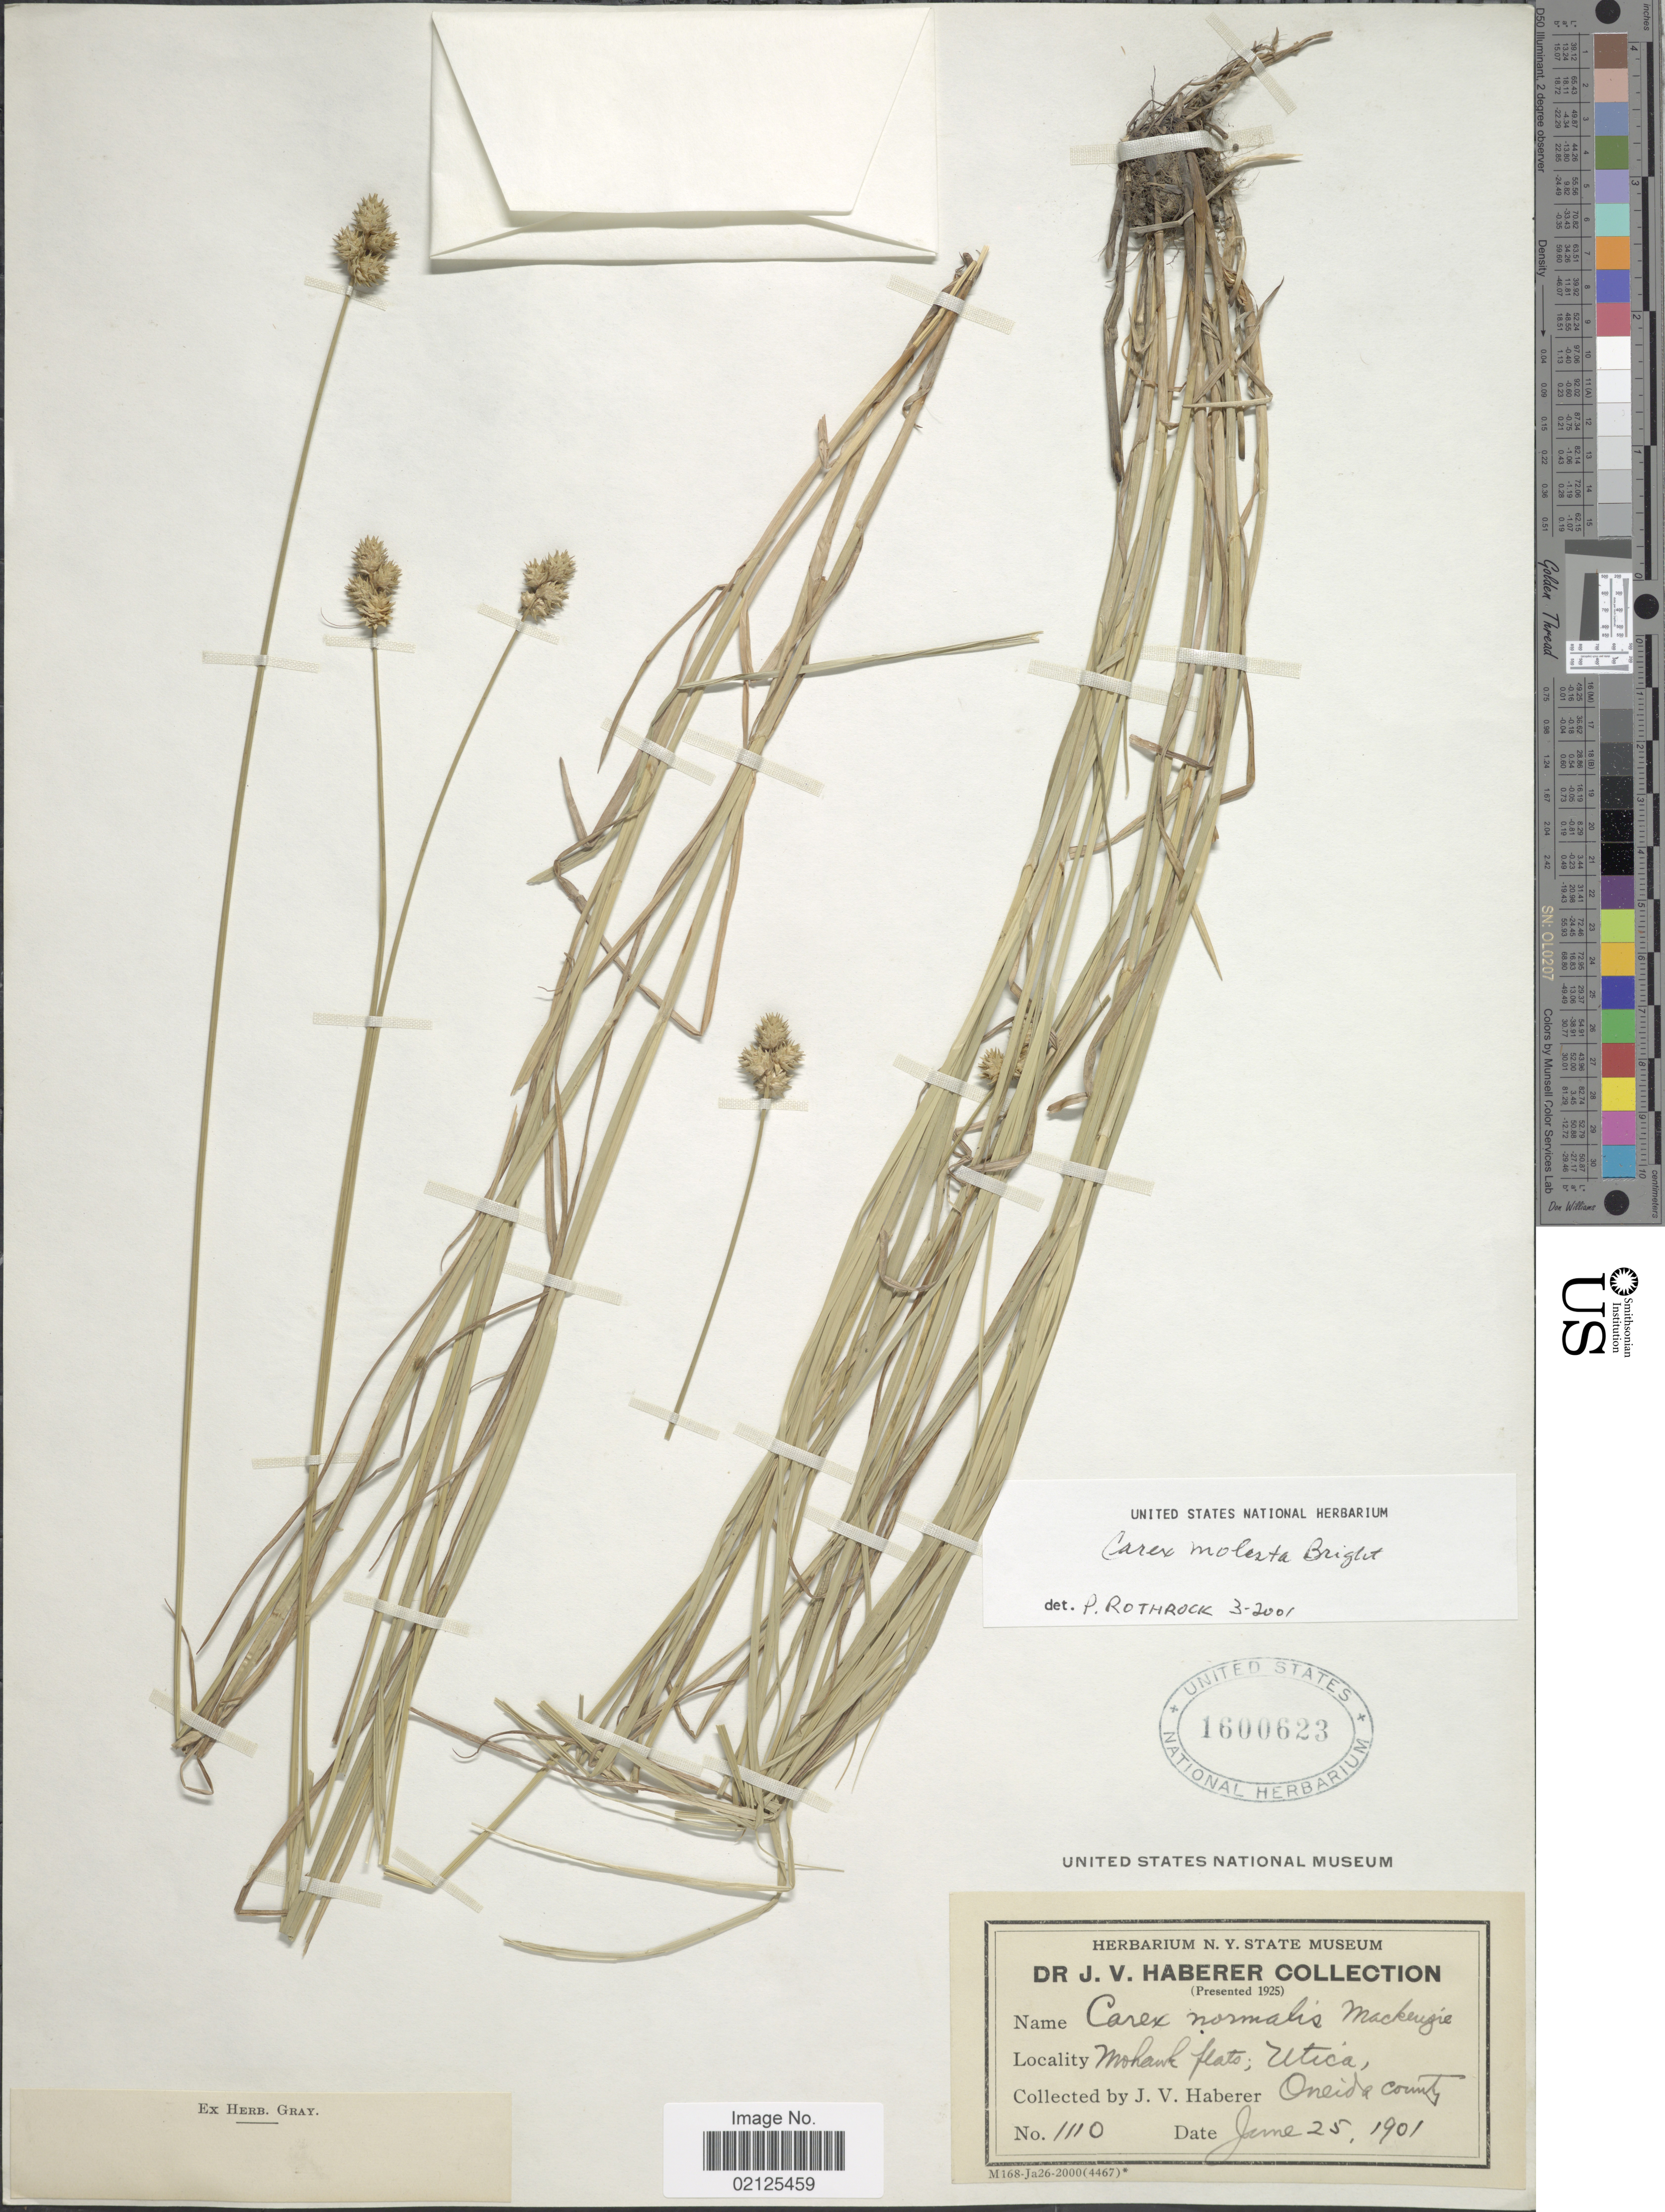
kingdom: Plantae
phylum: Tracheophyta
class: Liliopsida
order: Poales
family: Cyperaceae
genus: Carex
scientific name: Carex molesta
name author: Mack.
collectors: J. V. Haberer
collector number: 1110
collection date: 1901-06-25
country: United States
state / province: New York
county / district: Oneida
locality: Mohawk flats; Utica, Oneida County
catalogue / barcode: US 1600623